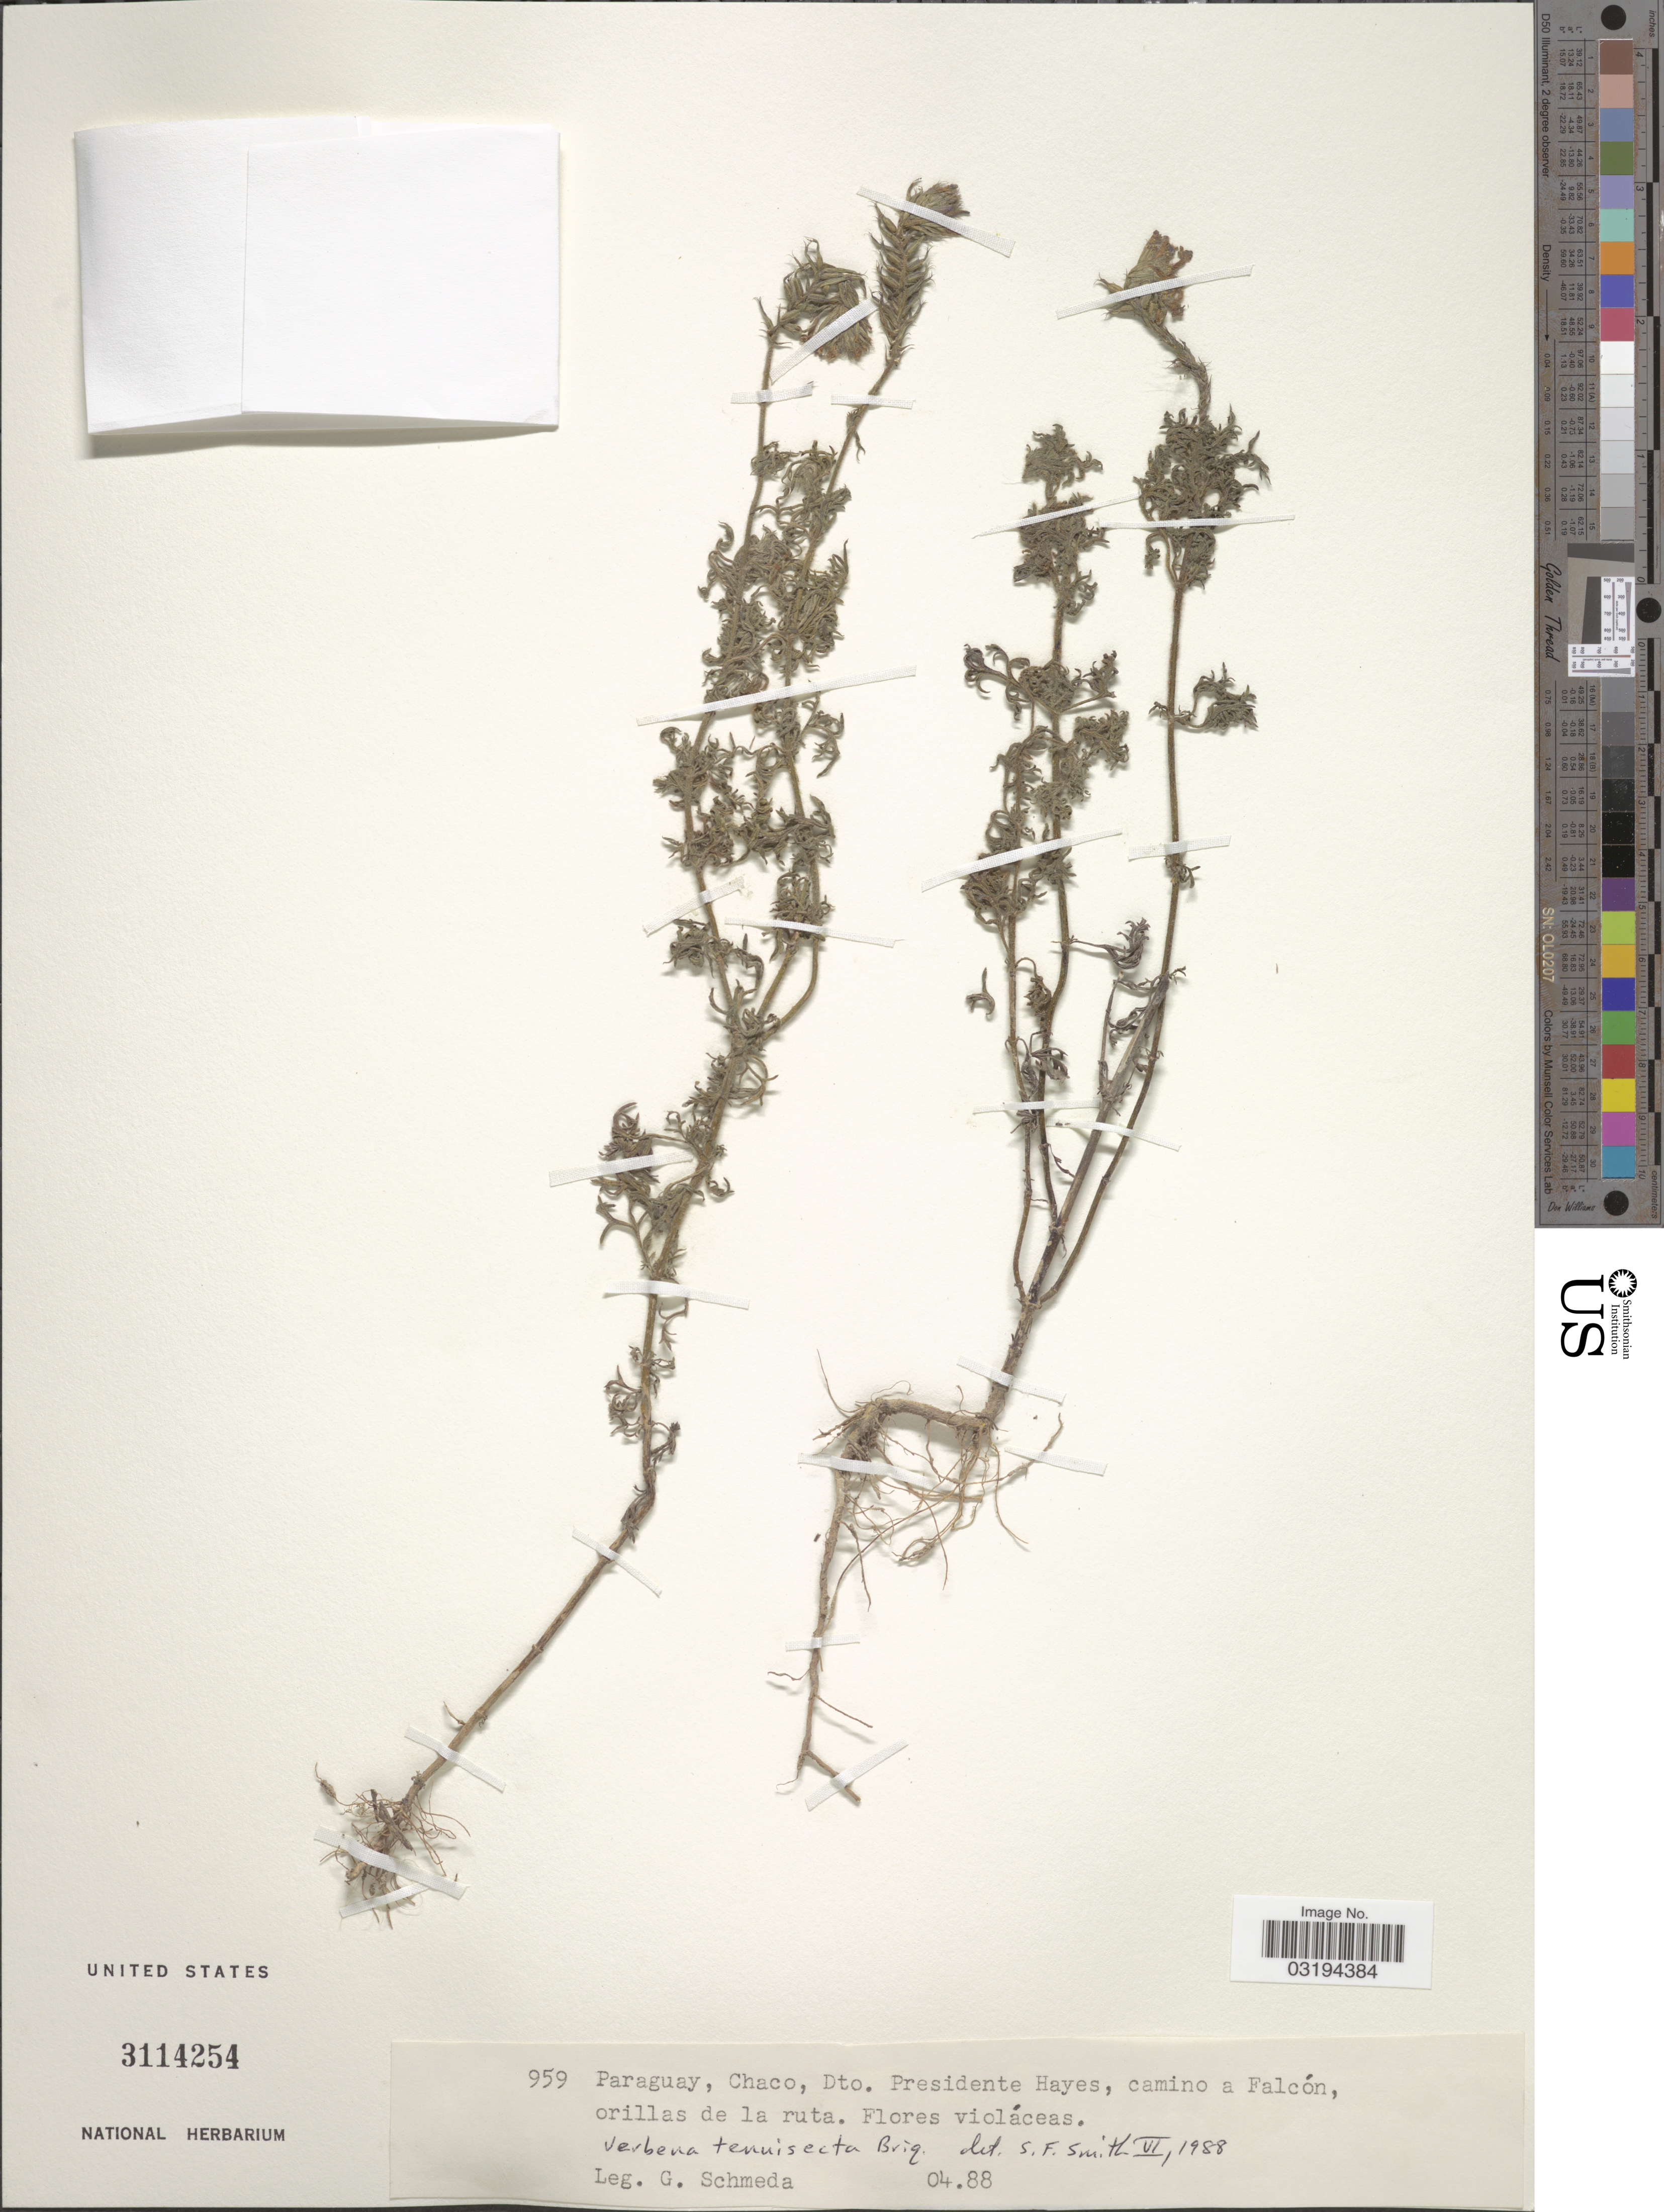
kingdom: Plantae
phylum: Tracheophyta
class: Magnoliopsida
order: Lamiales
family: Verbenaceae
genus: Verbena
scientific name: Verbena tenuisecta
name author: Briq.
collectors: G. Schmeda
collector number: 959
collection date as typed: Transcribed d/m/y: /4/88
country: Paraguay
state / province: Presidente Hayes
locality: Chaco. Dto. Presidente Hayes, camino a Falcón.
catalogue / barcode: US 3114254